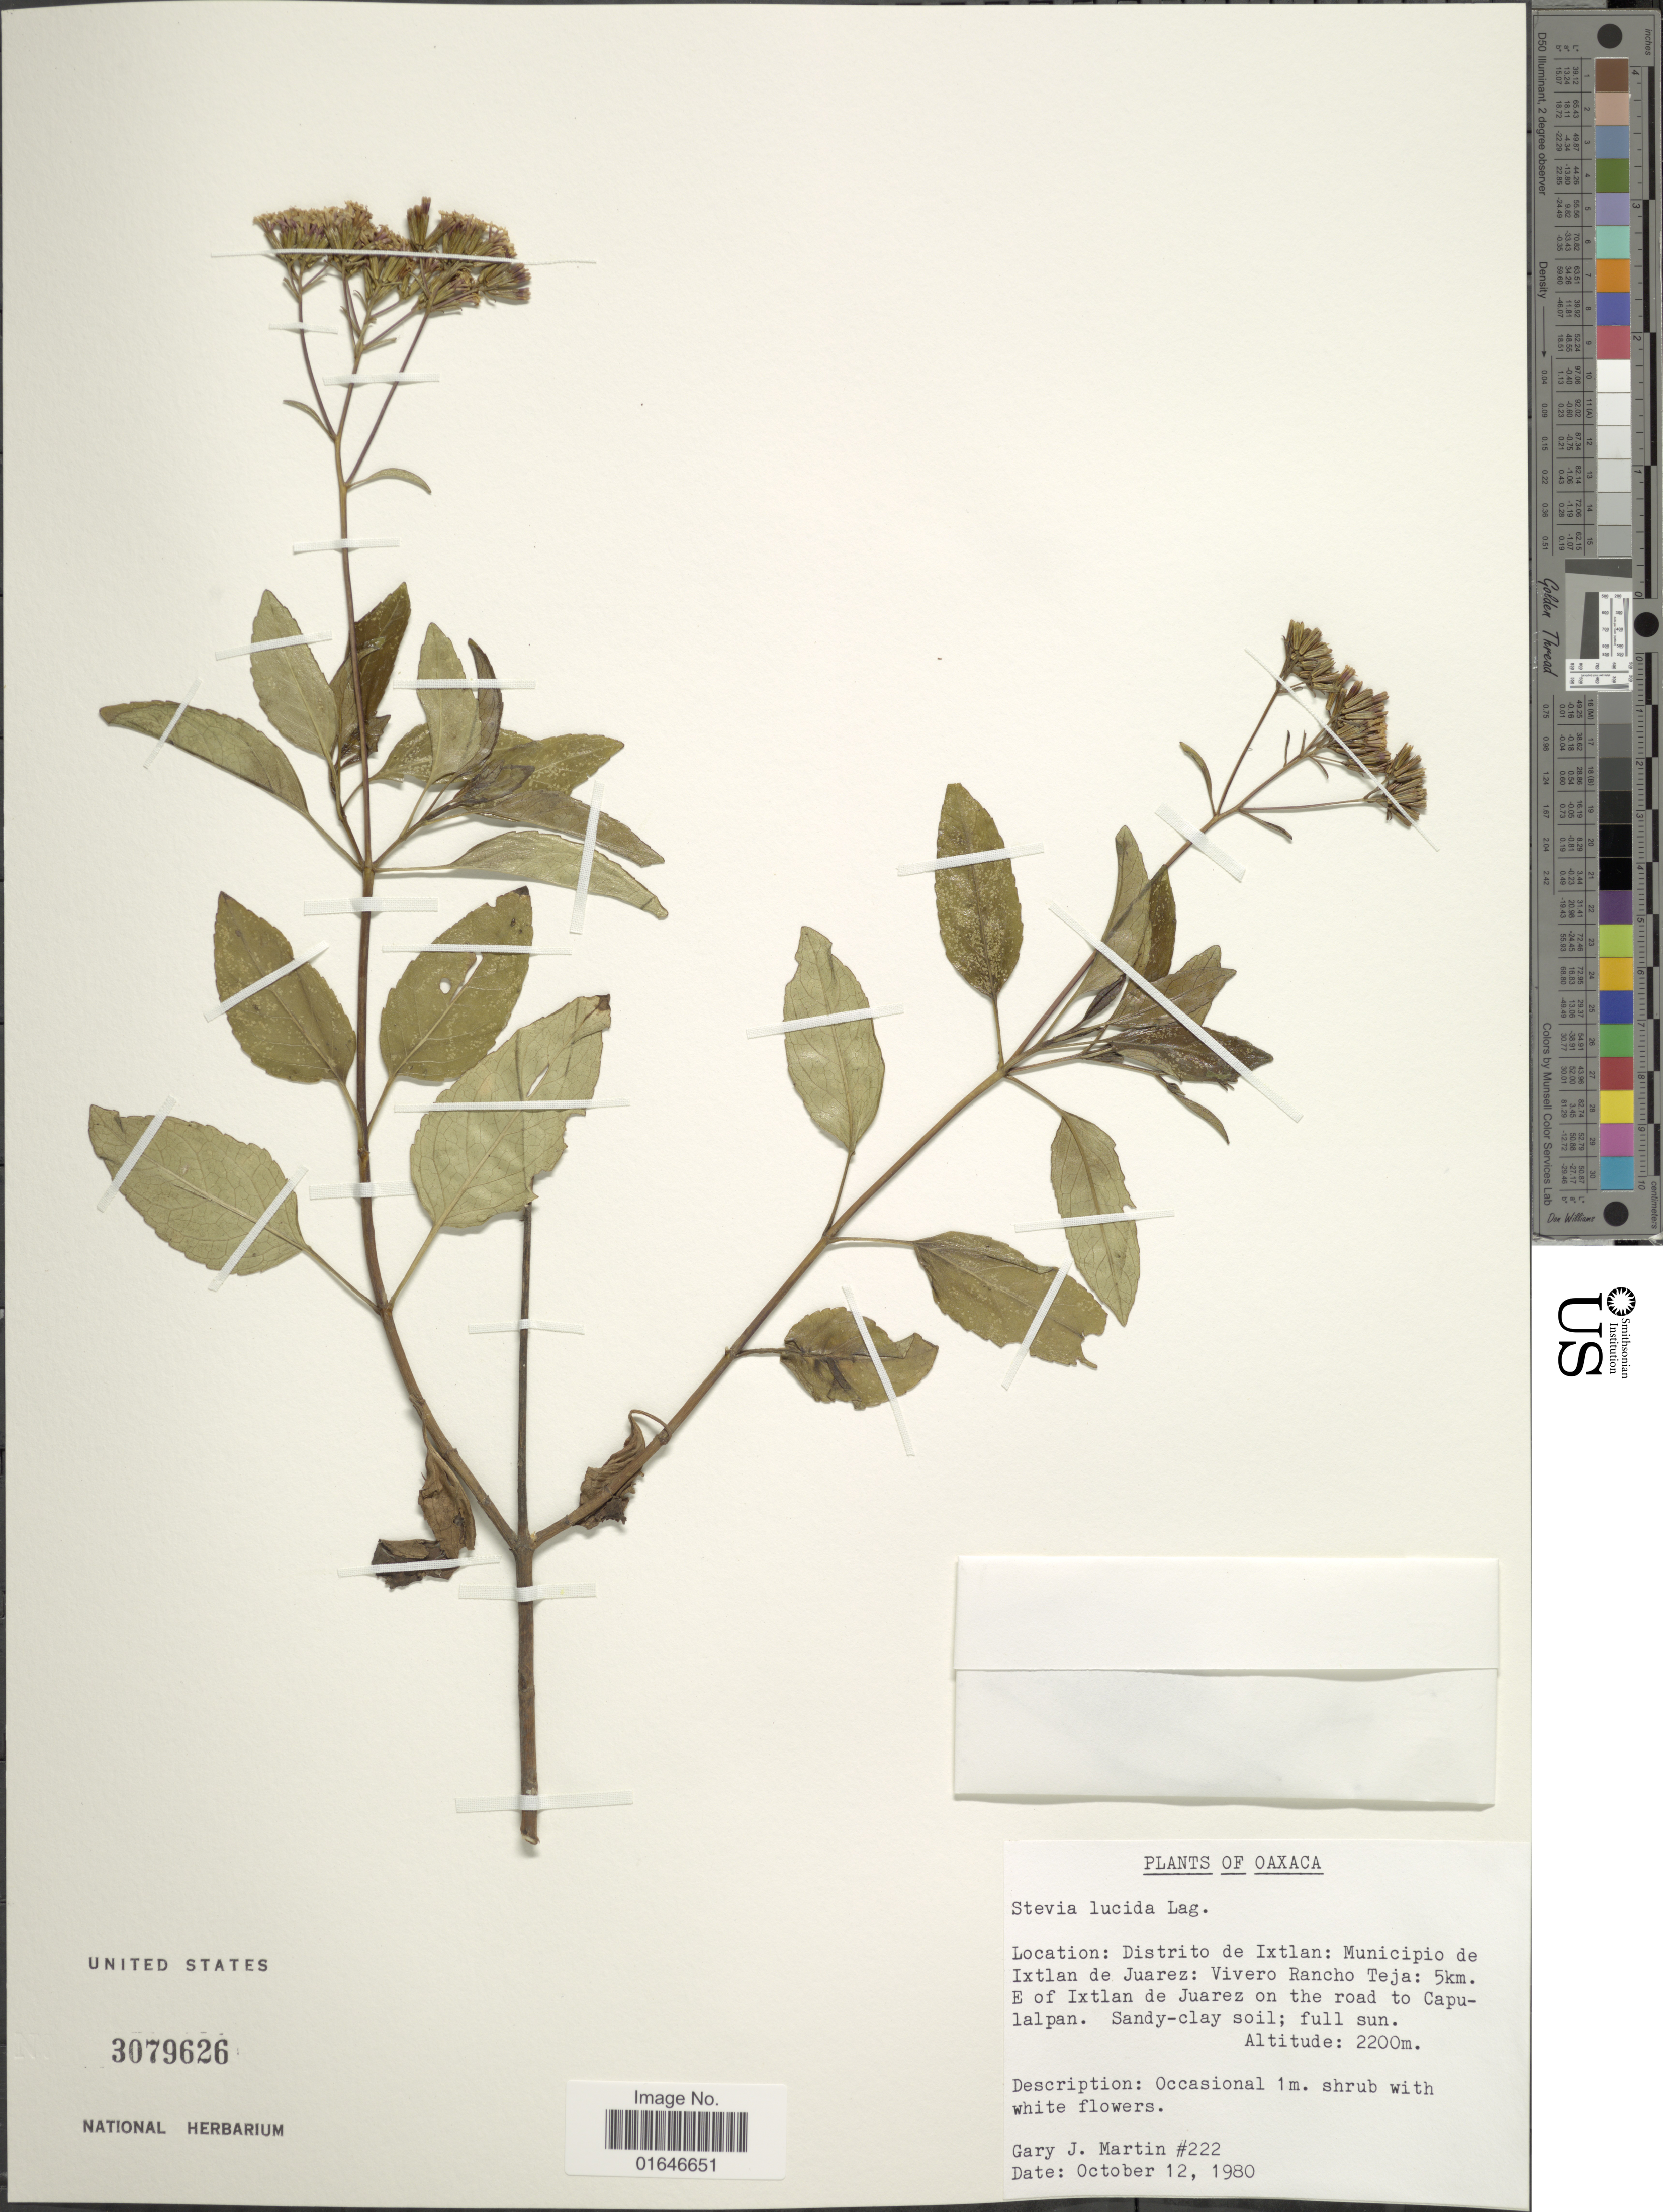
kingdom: Plantae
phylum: Tracheophyta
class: Magnoliopsida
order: Asterales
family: Asteraceae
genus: Stevia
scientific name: Stevia lucida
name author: Lag.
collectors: G. J. Martin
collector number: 222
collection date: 1980-10-12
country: Mexico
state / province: Oaxaca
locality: Distrito de Ixtlan : Muncipio de Ixtlan de Juarez : Vivero Rancho Teja: 5 km E of Ixtlan de Juarez on the road to Capulalpan.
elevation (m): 2200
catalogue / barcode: US 3079626